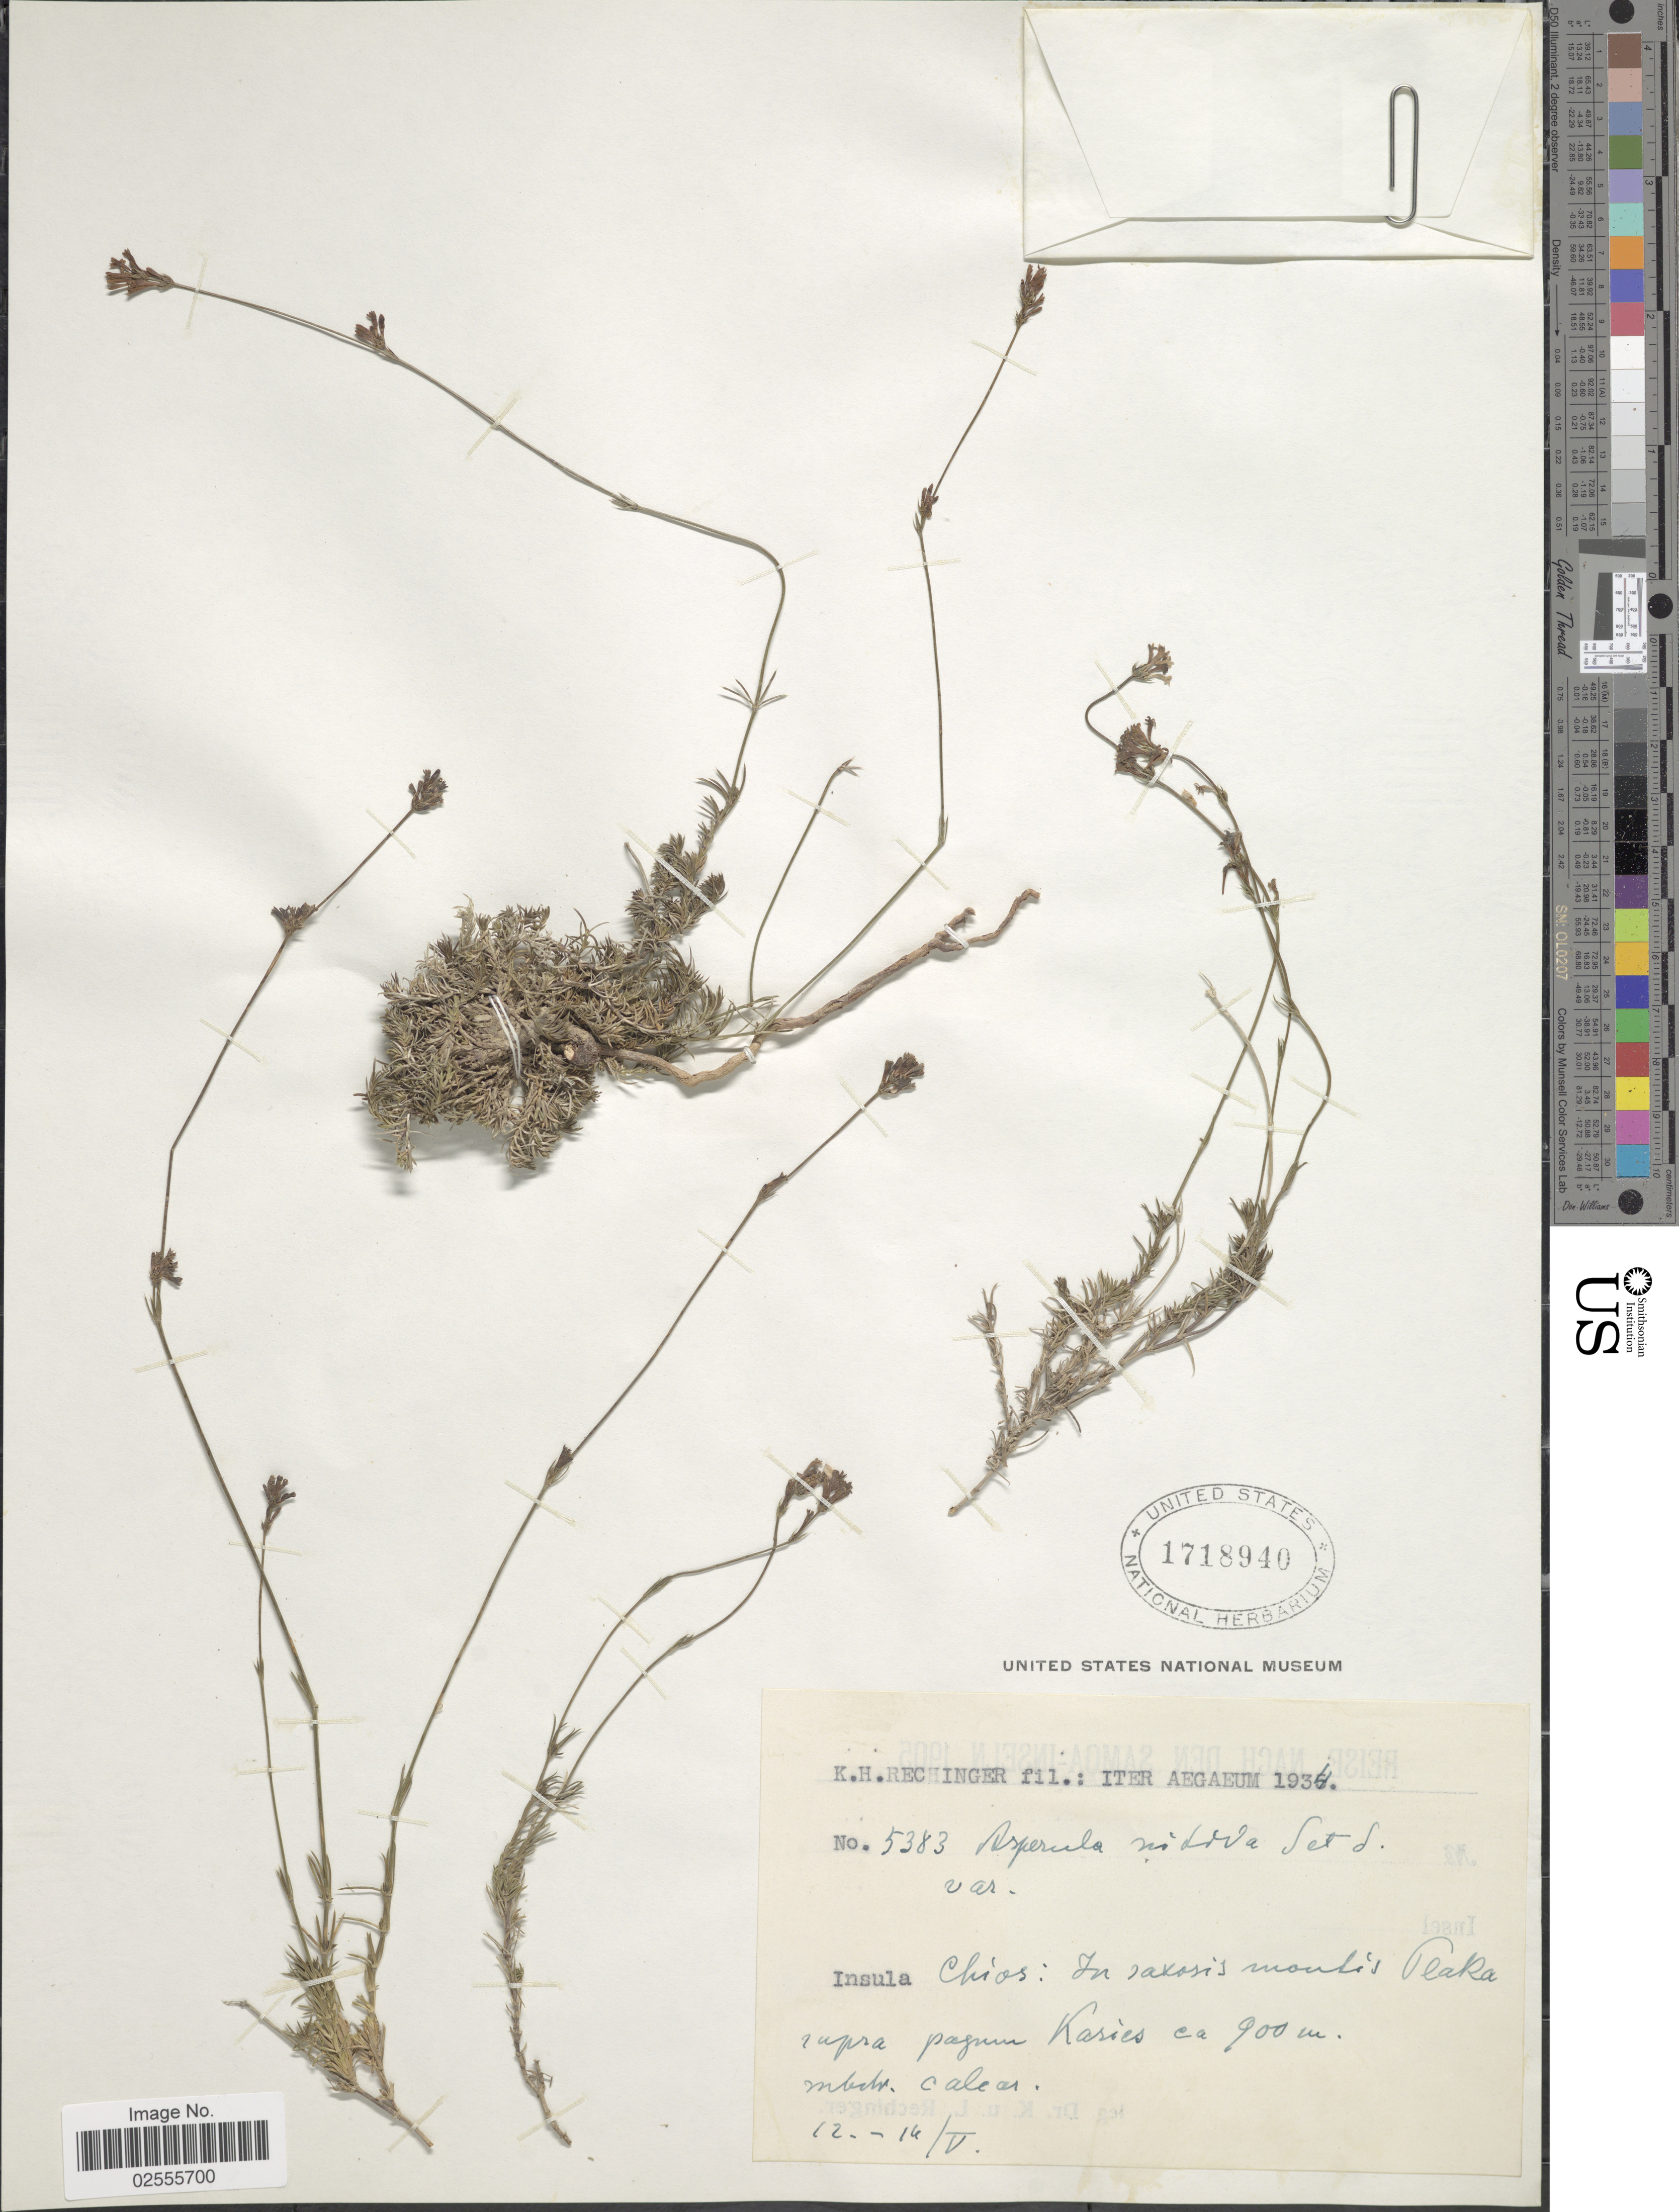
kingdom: Plantae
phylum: Tracheophyta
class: Magnoliopsida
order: Gentianales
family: Rubiaceae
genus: Asperula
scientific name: Asperula nitida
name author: Sm.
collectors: K. H. Rechinger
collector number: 5383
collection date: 1934-05-12/1934-05-14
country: Greece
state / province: North Aegean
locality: Iter Aegaeum, Insula Chios: In saxosis montis Plaka supra pagum Karies.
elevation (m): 900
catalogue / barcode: US 1718940